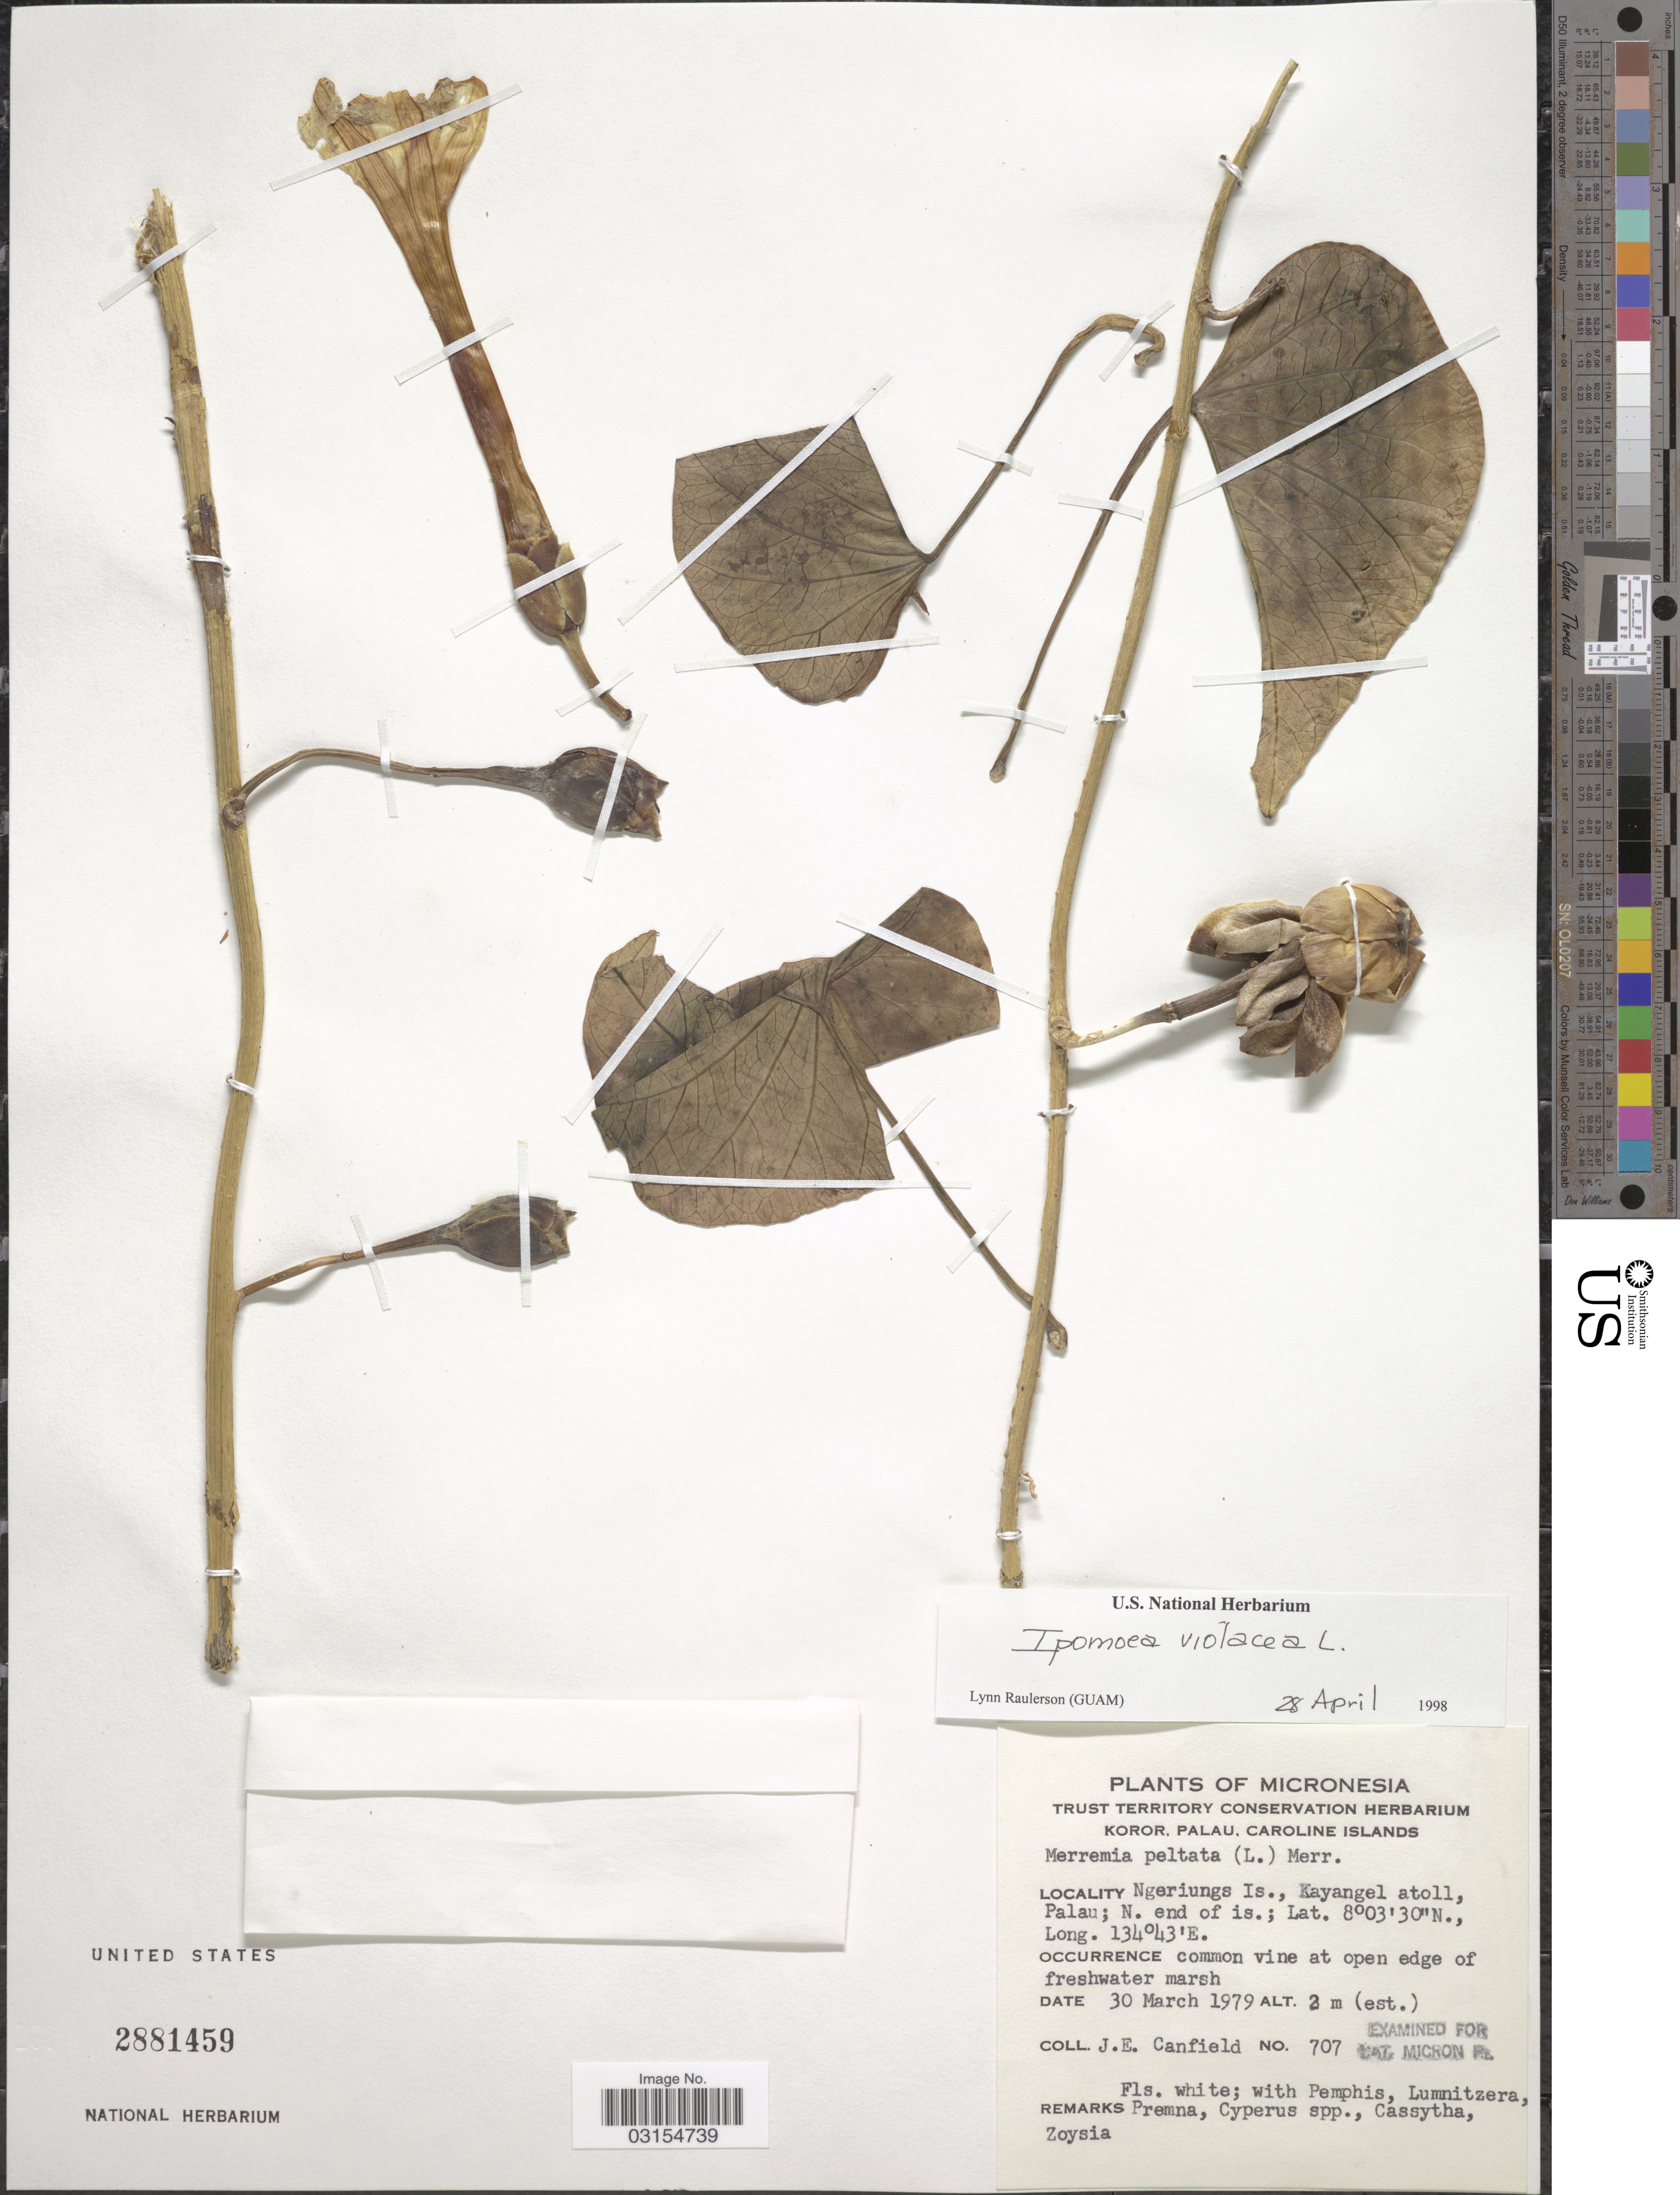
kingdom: Plantae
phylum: Tracheophyta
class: Magnoliopsida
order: Solanales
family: Convolvulaceae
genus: Ipomoea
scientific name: Ipomoea violacea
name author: L.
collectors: J. E. Canfield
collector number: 707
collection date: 1979-03-30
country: Palau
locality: Micronesia, Koror, Palau, Caroline Islands, Ngeriungs Is., Kayangel atoll, Palau; N. end of is.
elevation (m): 2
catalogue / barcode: US 2881459